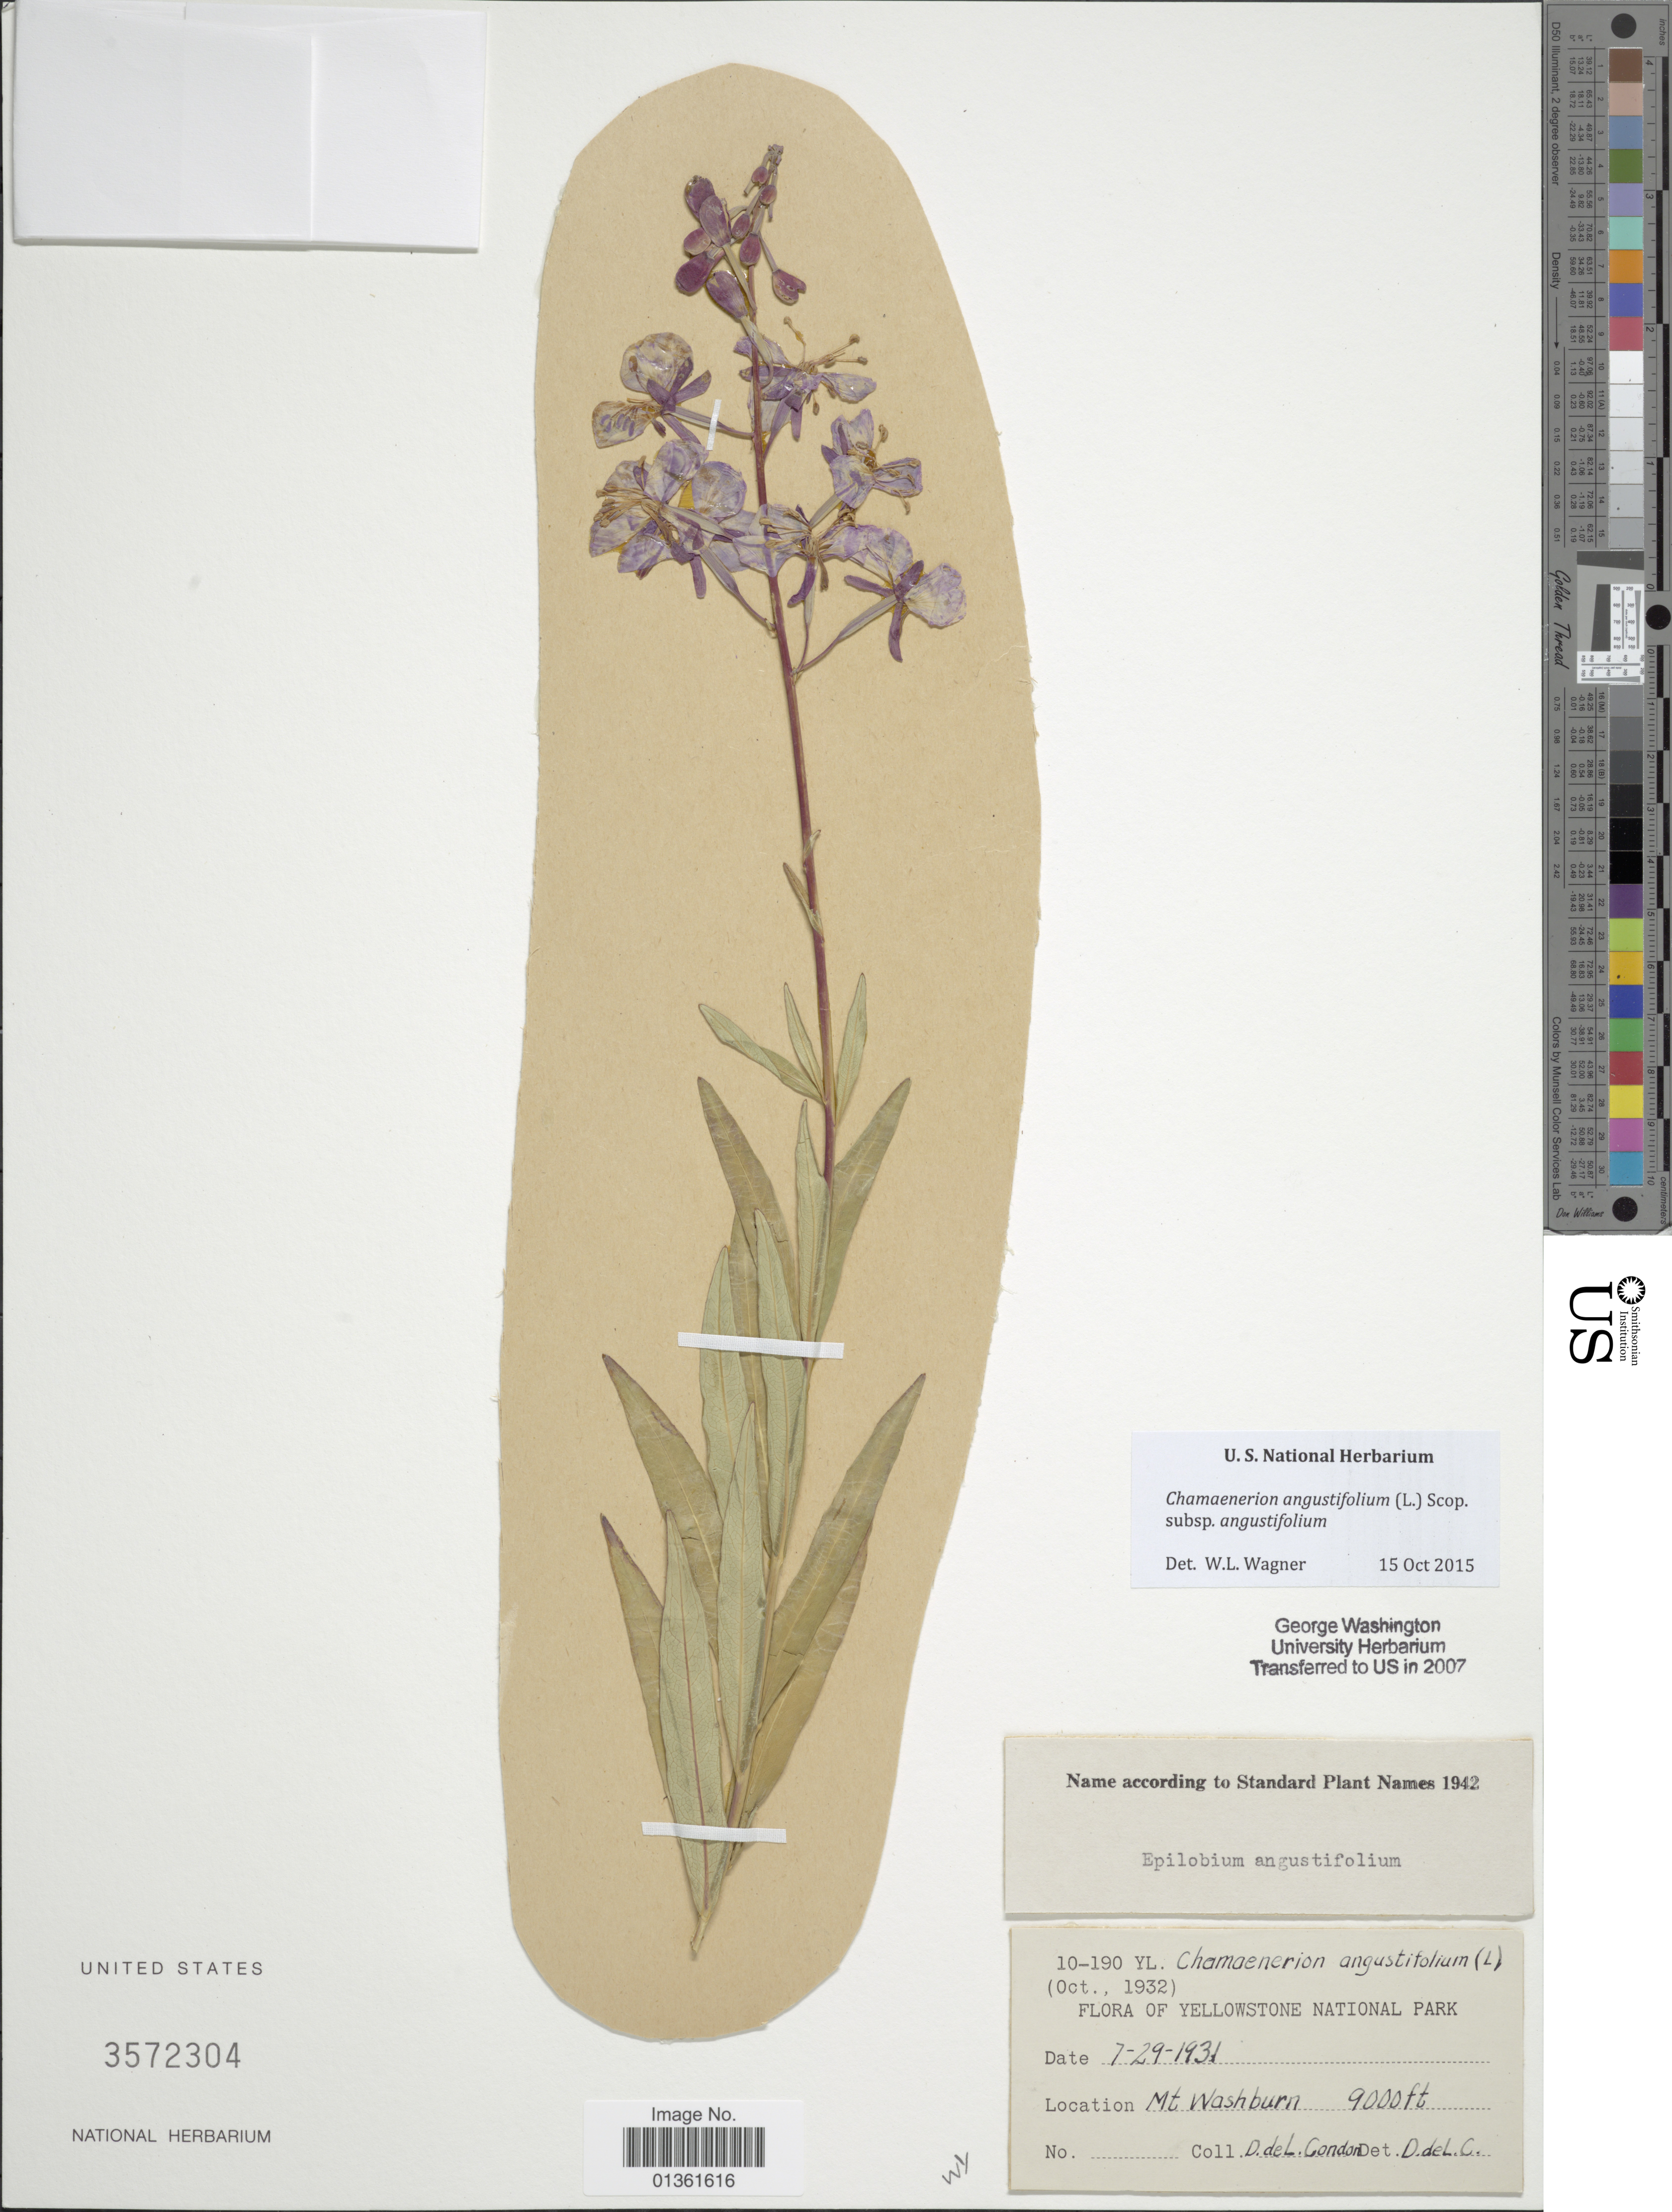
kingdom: Plantae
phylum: Tracheophyta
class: Magnoliopsida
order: Myrtales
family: Onagraceae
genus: Chamaenerion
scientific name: Chamaenerion angustifolium subsp. angustifolium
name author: (L.) Scop.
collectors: D. Condon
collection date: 1931-07-29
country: United States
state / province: Wyoming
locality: Yellowstone National Park. Mt. Washburn.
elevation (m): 2743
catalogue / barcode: US 3572304